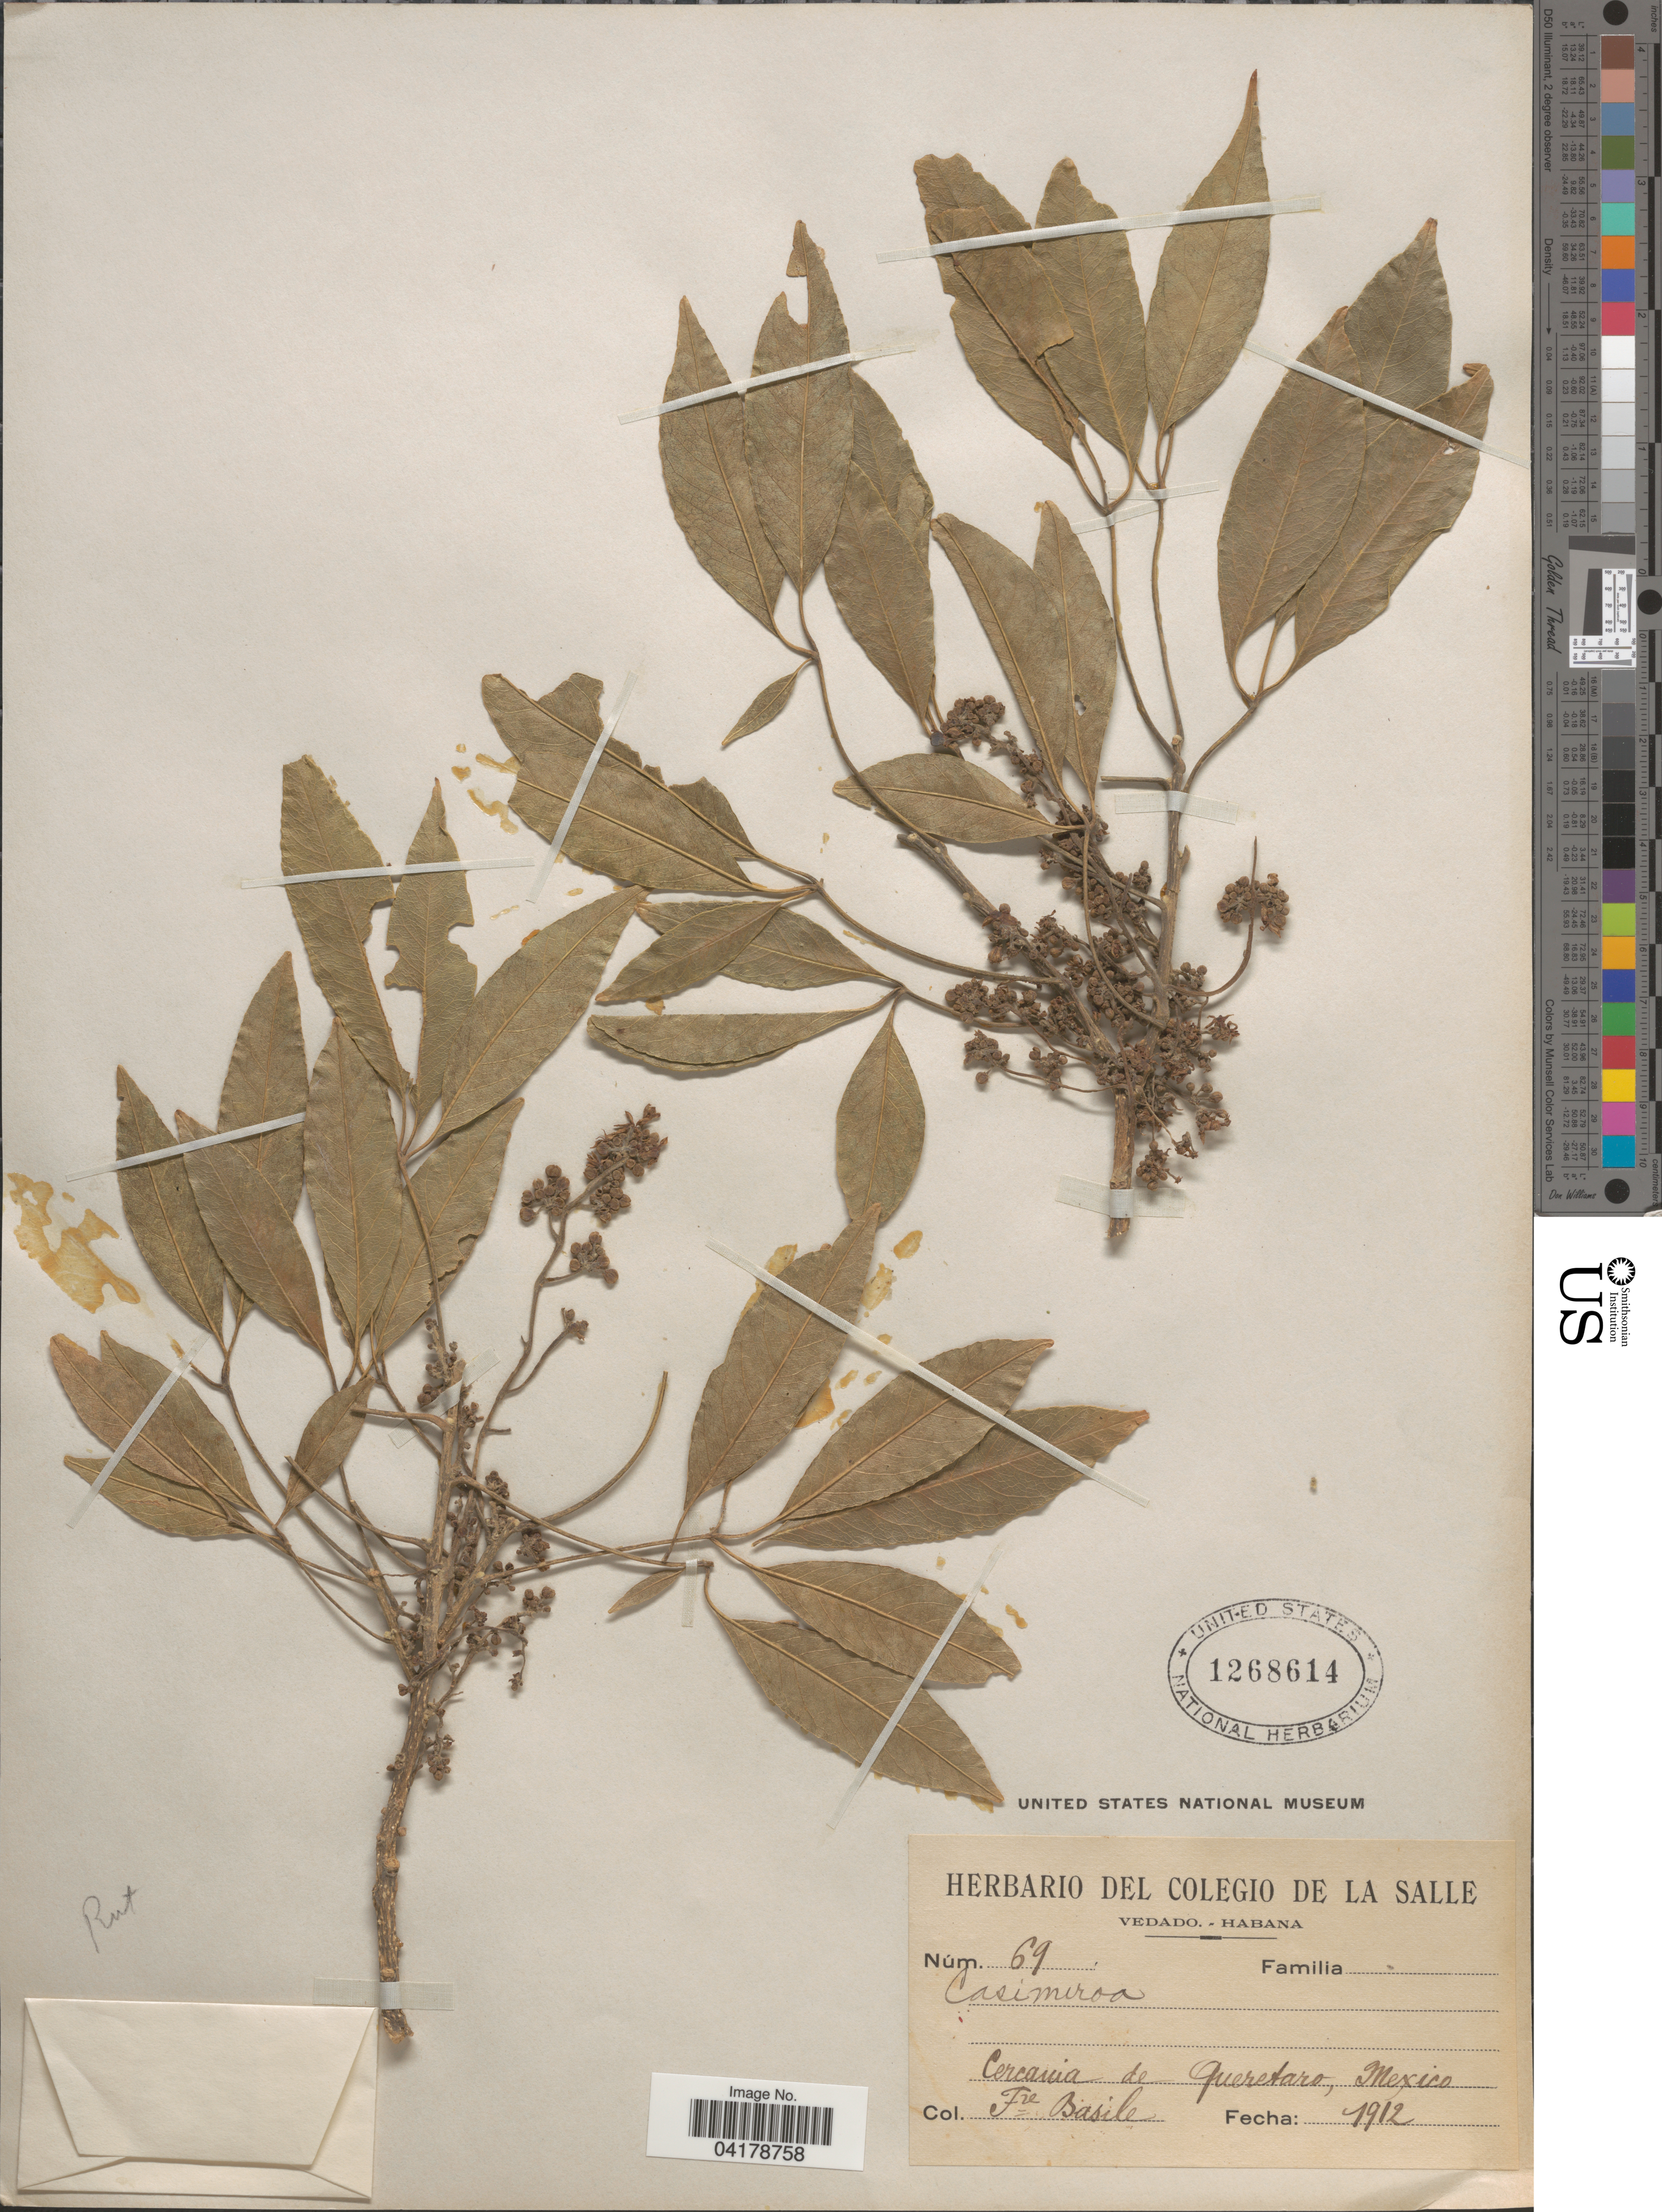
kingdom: Plantae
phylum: Tracheophyta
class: Magnoliopsida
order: Sapindales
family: Rutaceae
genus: Casimiroa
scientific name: Casimiroa sp.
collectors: Bro. Basile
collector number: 69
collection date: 1912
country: Mexico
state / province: Querétaro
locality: Cercania de Queretaro.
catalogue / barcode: US 1268614